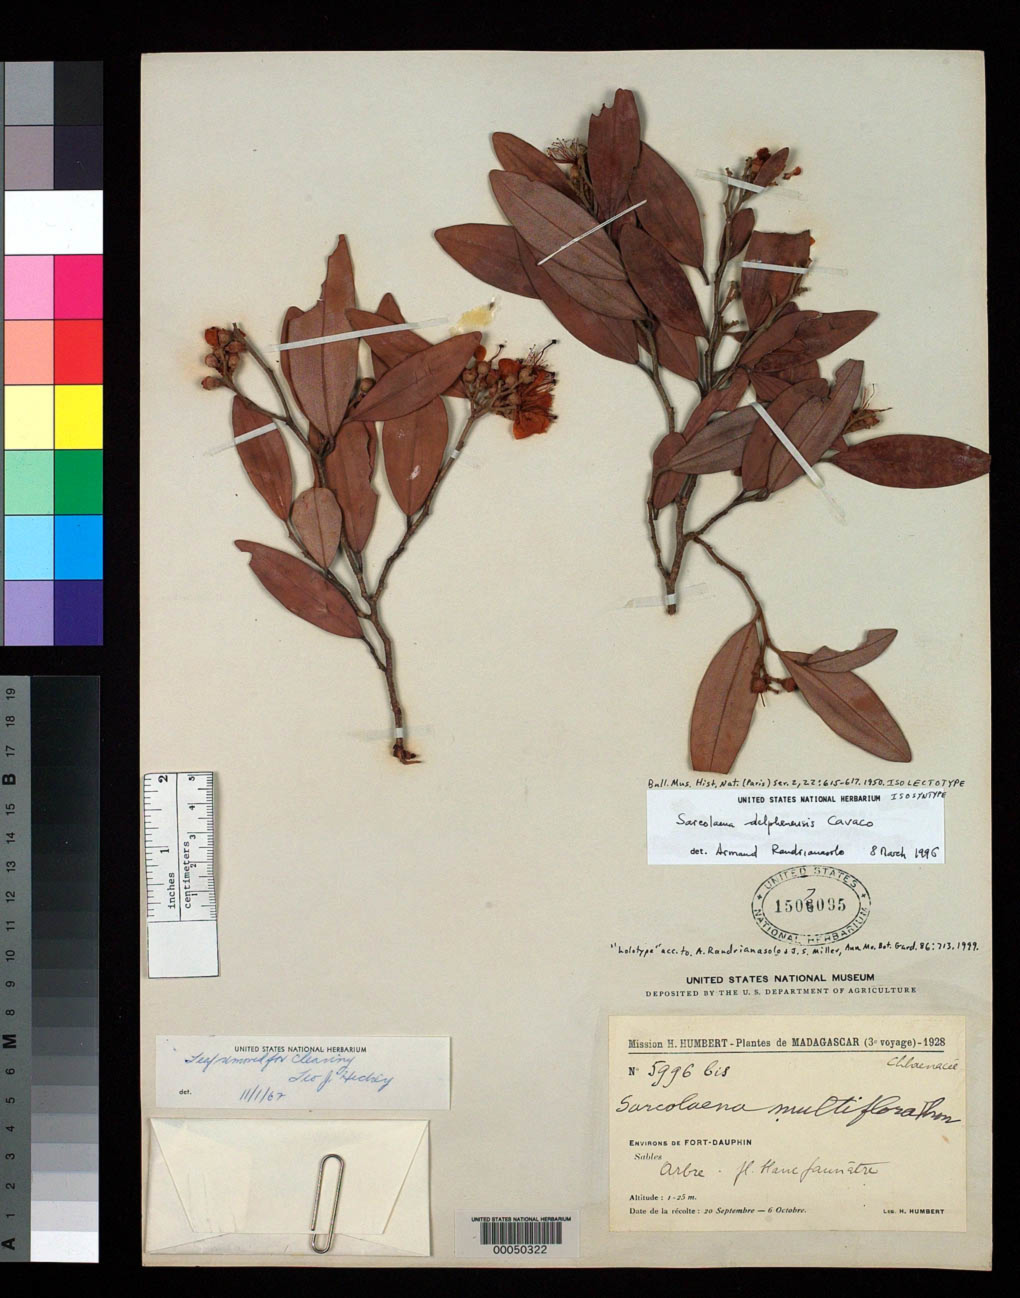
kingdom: Plantae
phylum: Tracheophyta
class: Magnoliopsida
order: Malvales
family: Sarcolaenaceae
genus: Sarcolaena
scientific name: Sarcolaena delphenensis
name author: Cavaco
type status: Isolectotype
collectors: H. Humbert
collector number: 5996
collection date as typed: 20 Sep 1928 to 06 Oct 1928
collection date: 1928-09-20/1928-10-06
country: Madagascar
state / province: Anosy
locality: Environs de Fort-dauphin.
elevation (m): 1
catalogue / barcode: US 1507095